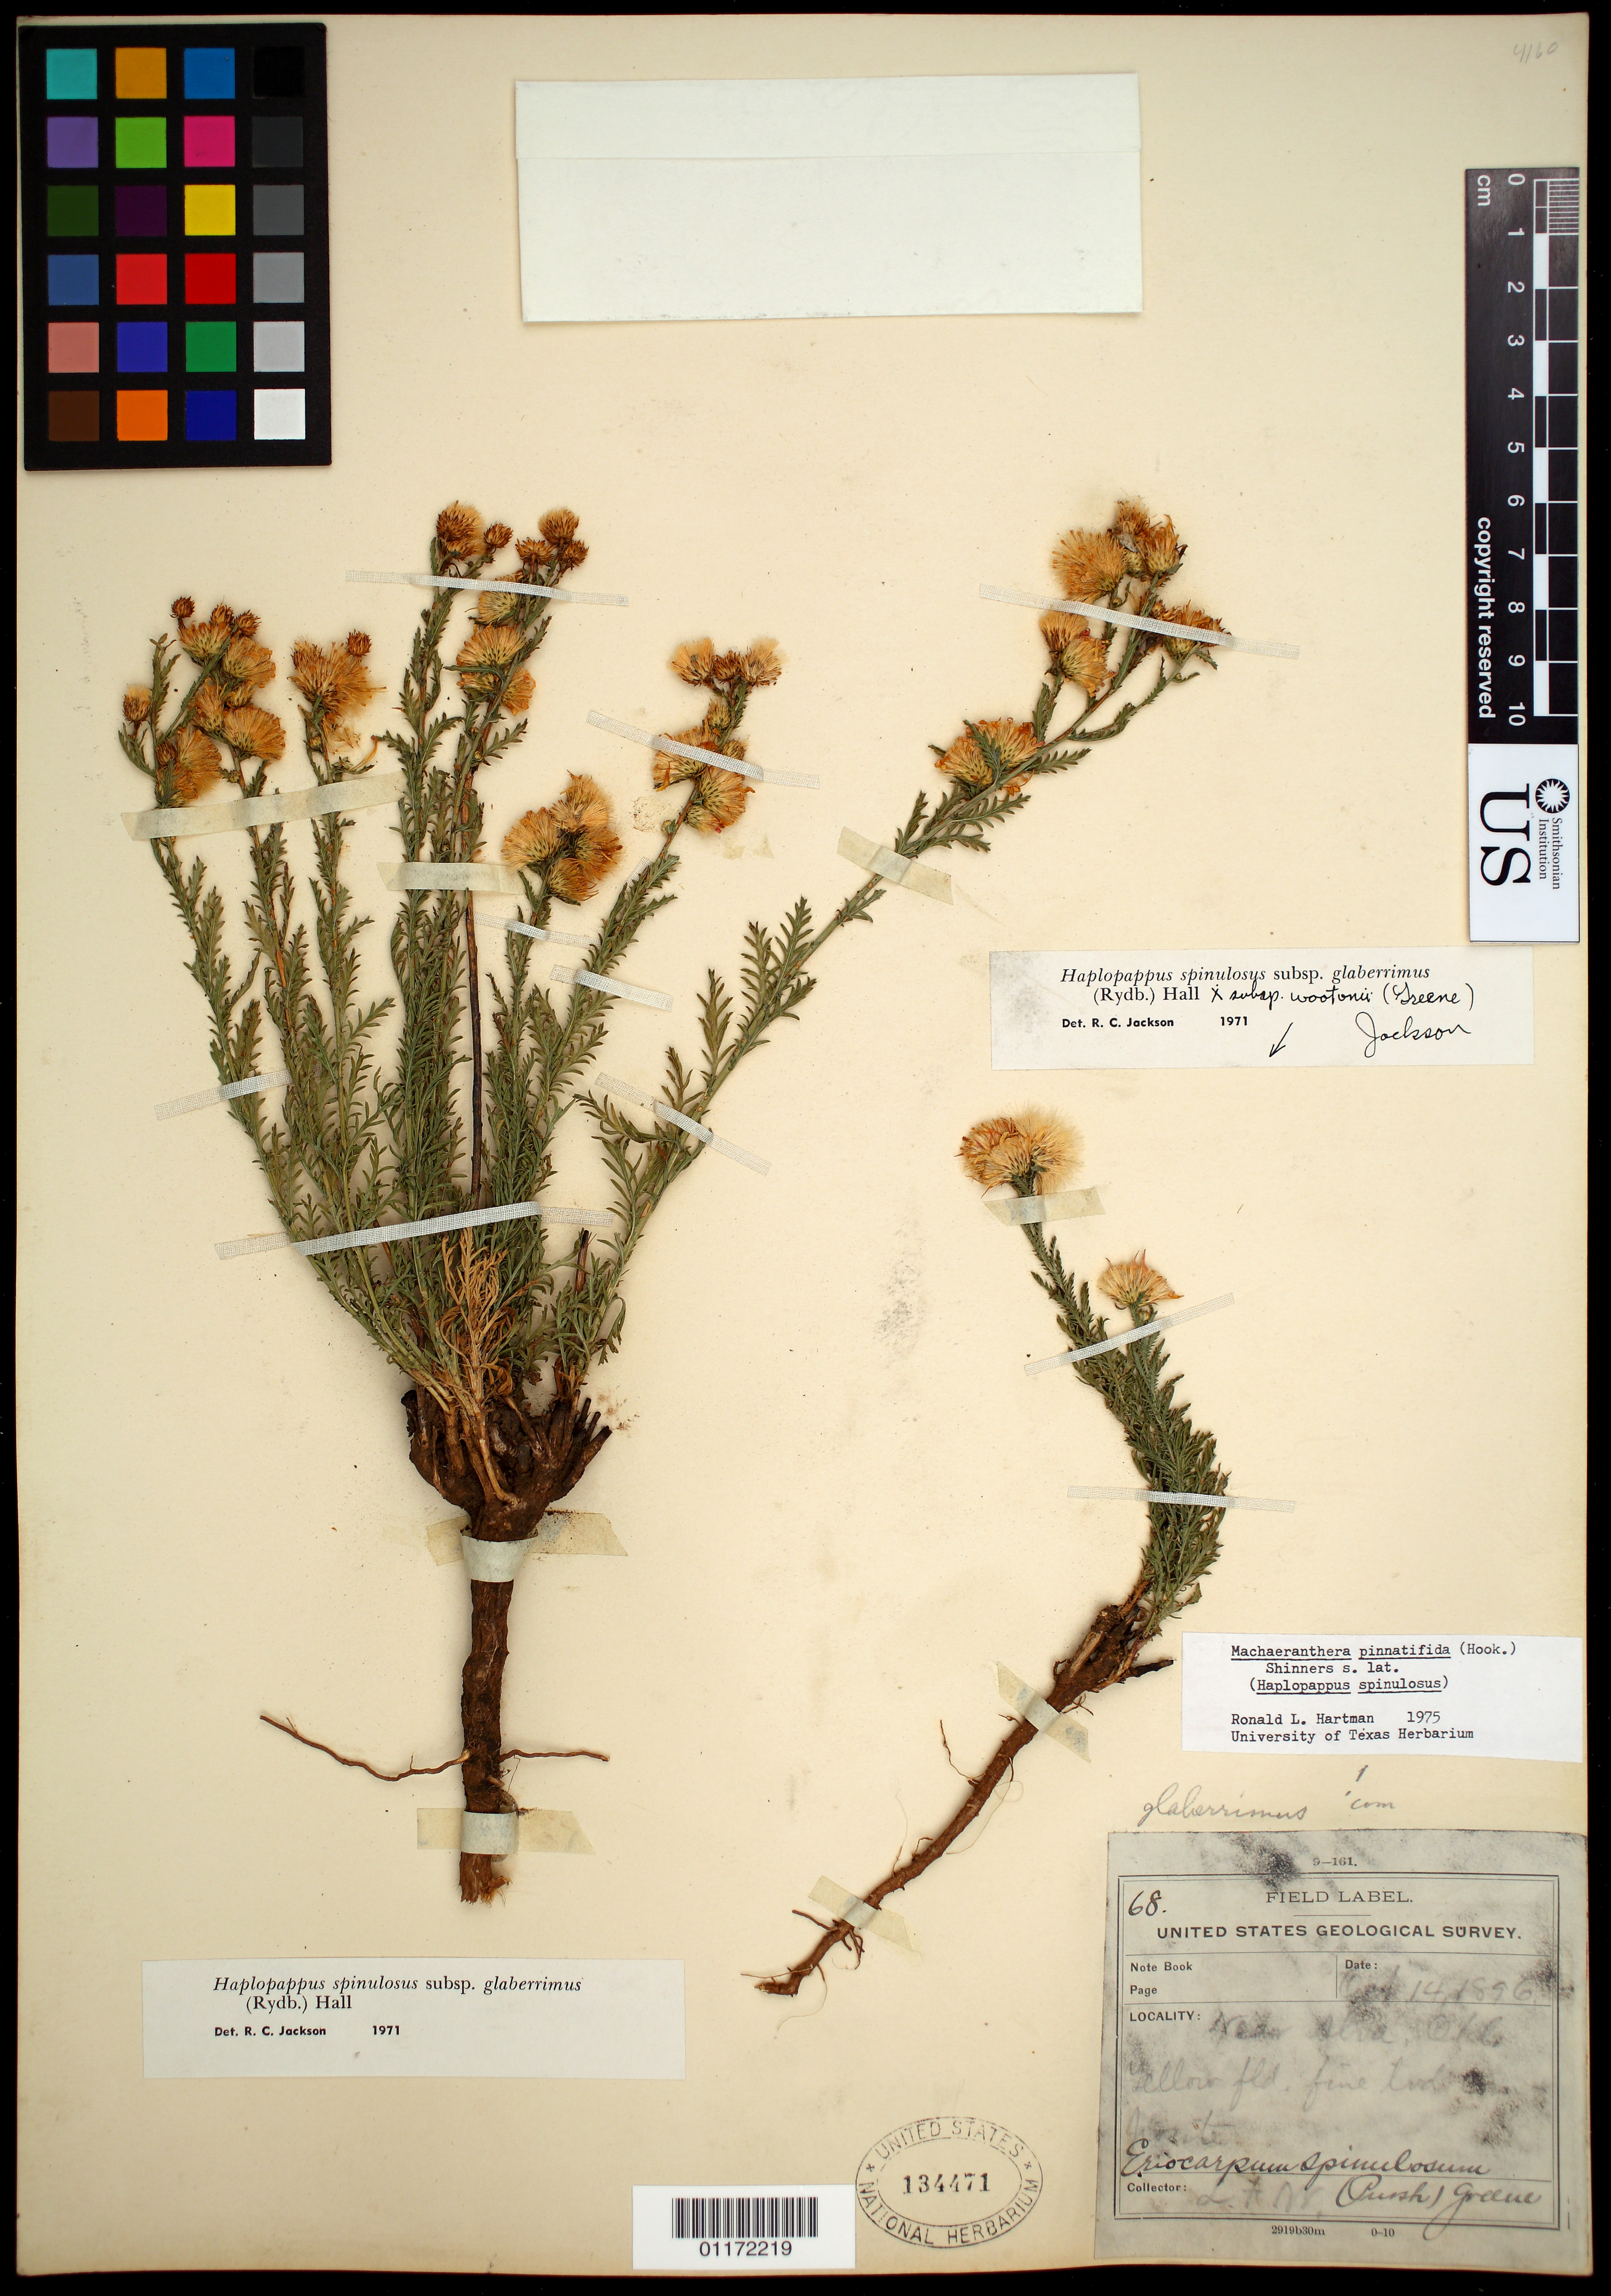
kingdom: Plantae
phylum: Tracheophyta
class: Magnoliopsida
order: Asterales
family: Asteraceae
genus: Machaeranthera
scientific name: Machaeranthera pinnatifida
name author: (Hook.) Shinners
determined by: Hartman, R. L.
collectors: L. F. Ward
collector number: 68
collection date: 1896-10-14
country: United States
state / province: Oklahoma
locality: near Alva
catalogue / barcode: US 134471